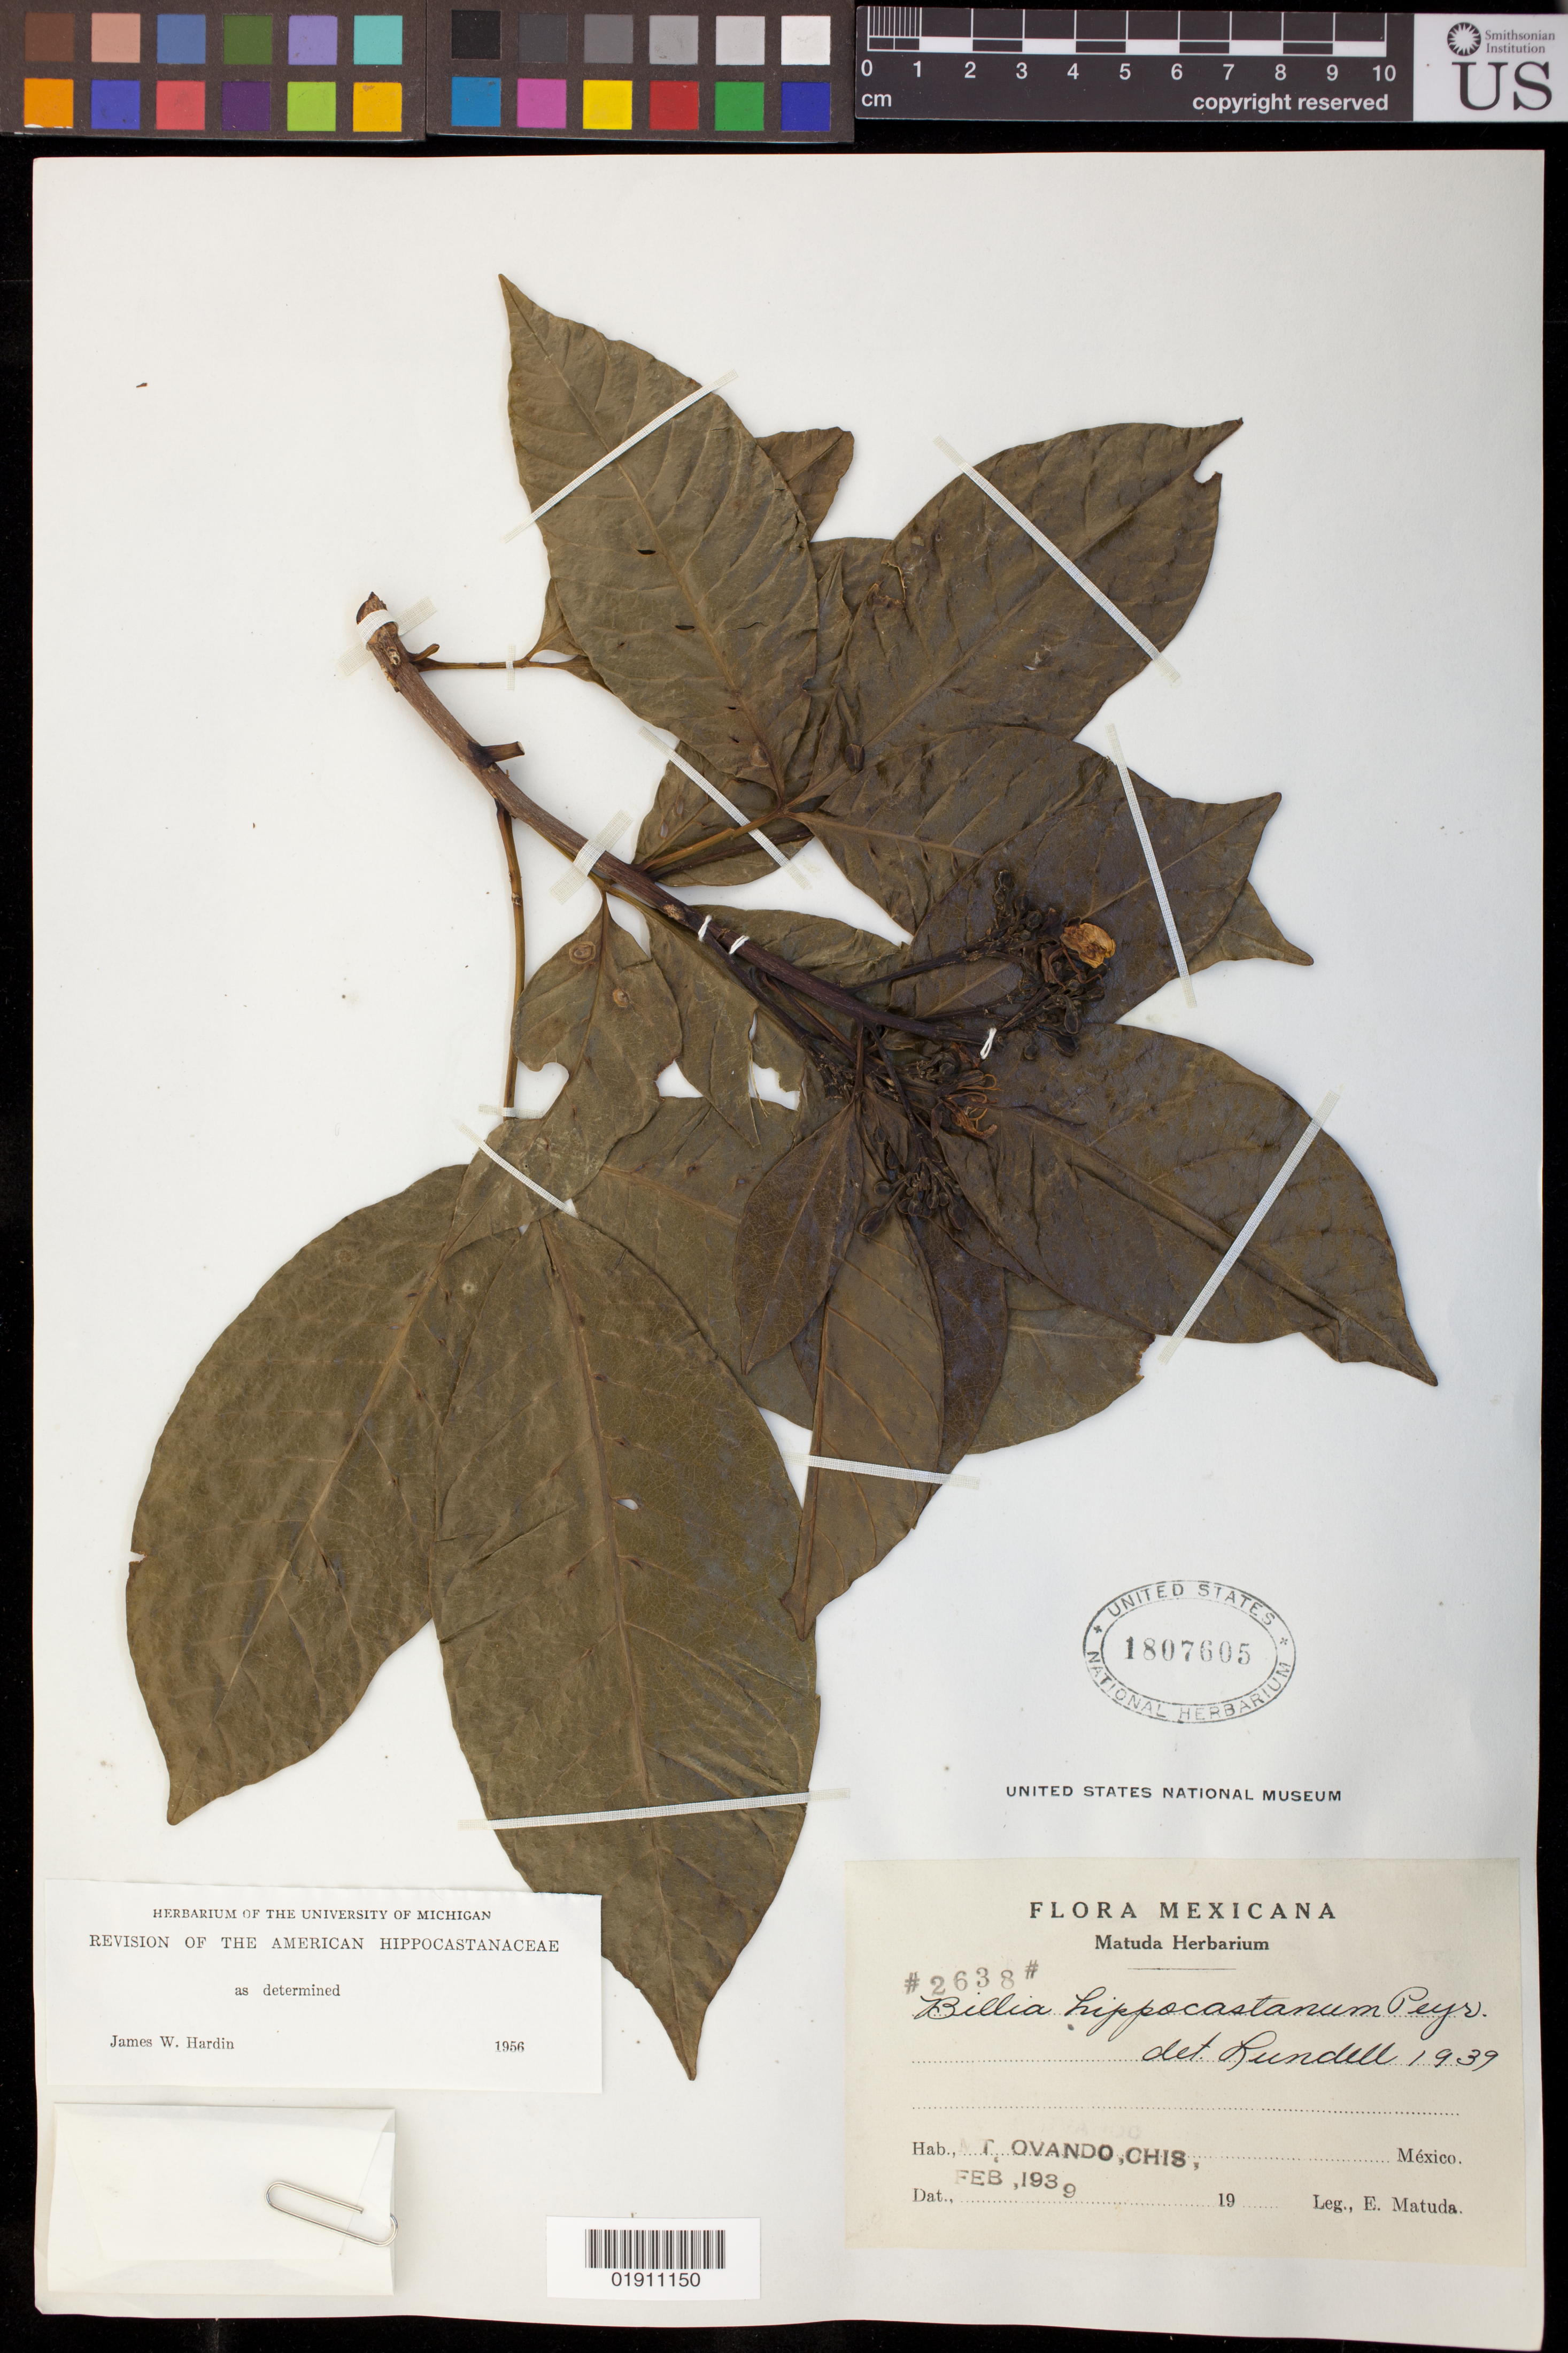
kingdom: Plantae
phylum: Tracheophyta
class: Magnoliopsida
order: Sapindales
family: Sapindaceae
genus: Billia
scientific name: Billia hippocastanum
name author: Peyr.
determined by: Hardin, J. W.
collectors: E. Matuda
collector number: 2638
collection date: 1939-02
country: Mexico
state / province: Chiapas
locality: Mt. Ovando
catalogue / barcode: US 1807605